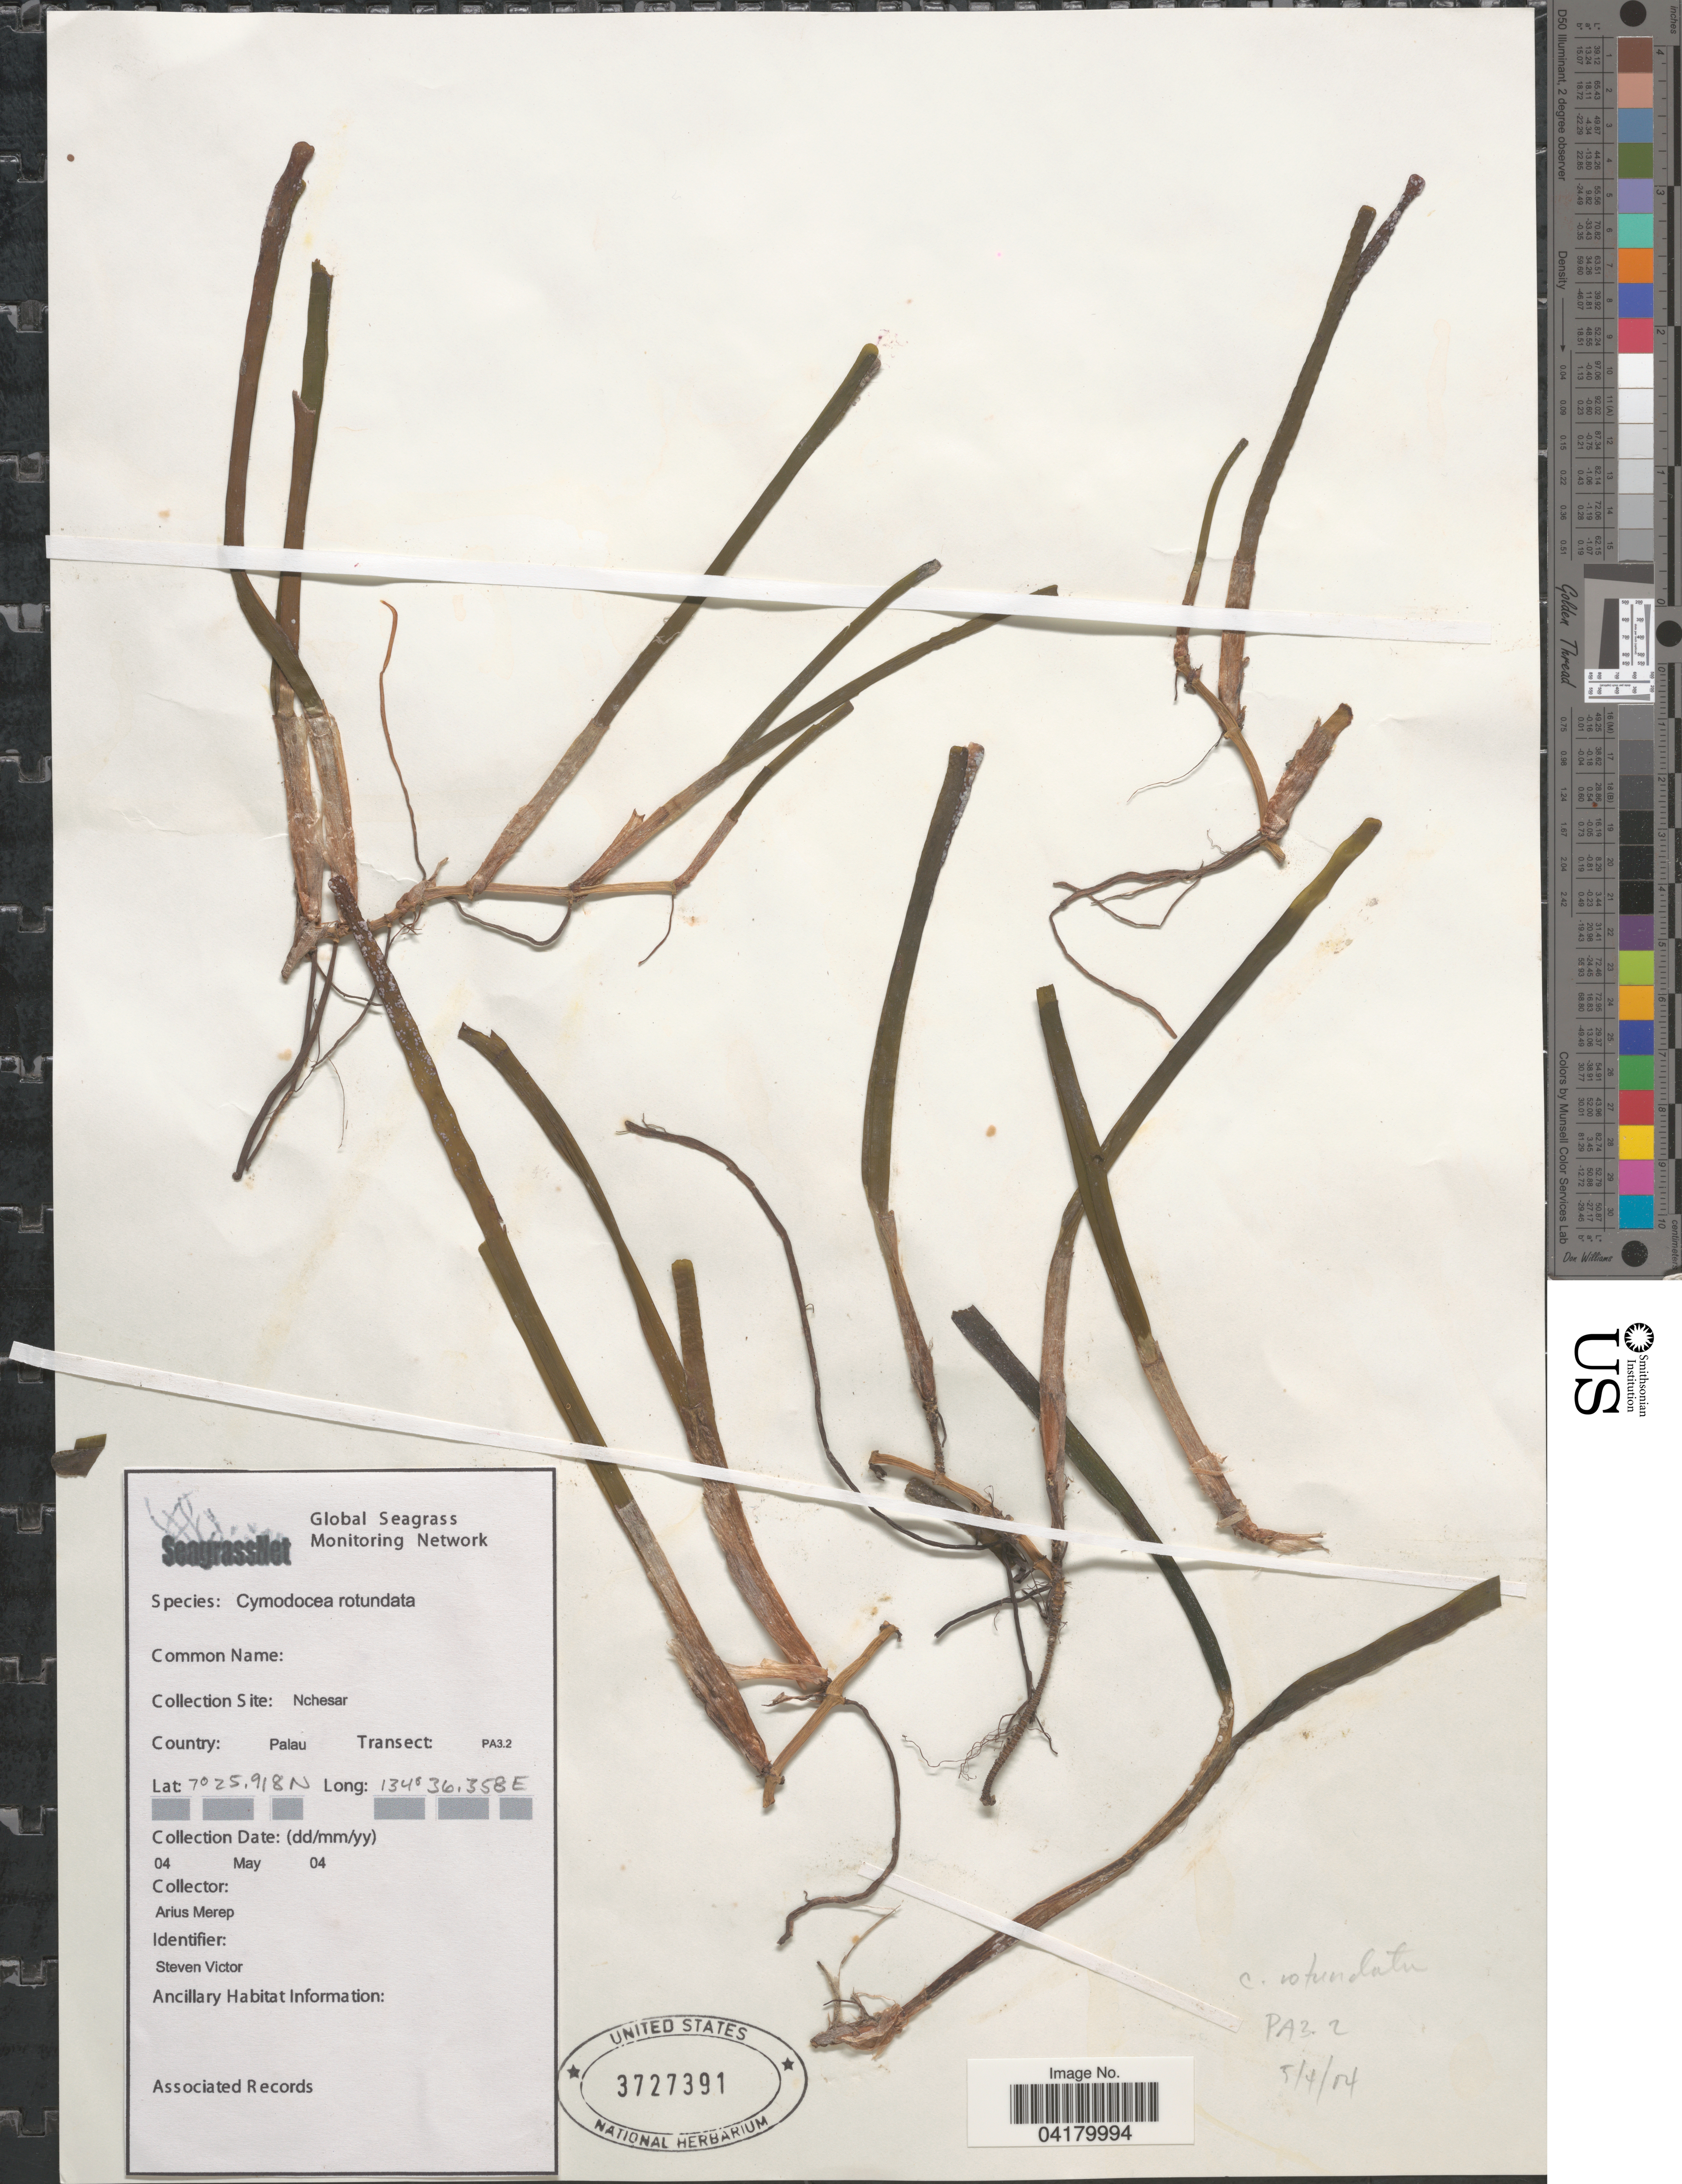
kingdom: Plantae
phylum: Tracheophyta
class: Liliopsida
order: Alismatales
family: Cymodoceaceae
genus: Cymodocea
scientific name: Cymodocea rotundata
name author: Asch. & Schweinf.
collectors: S. Victor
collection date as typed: Transcribed d/m/y: 4/5/4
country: Palau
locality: Collection Site: Nchesar. Country: Palau Transect: PA3.2.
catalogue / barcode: US 3727391